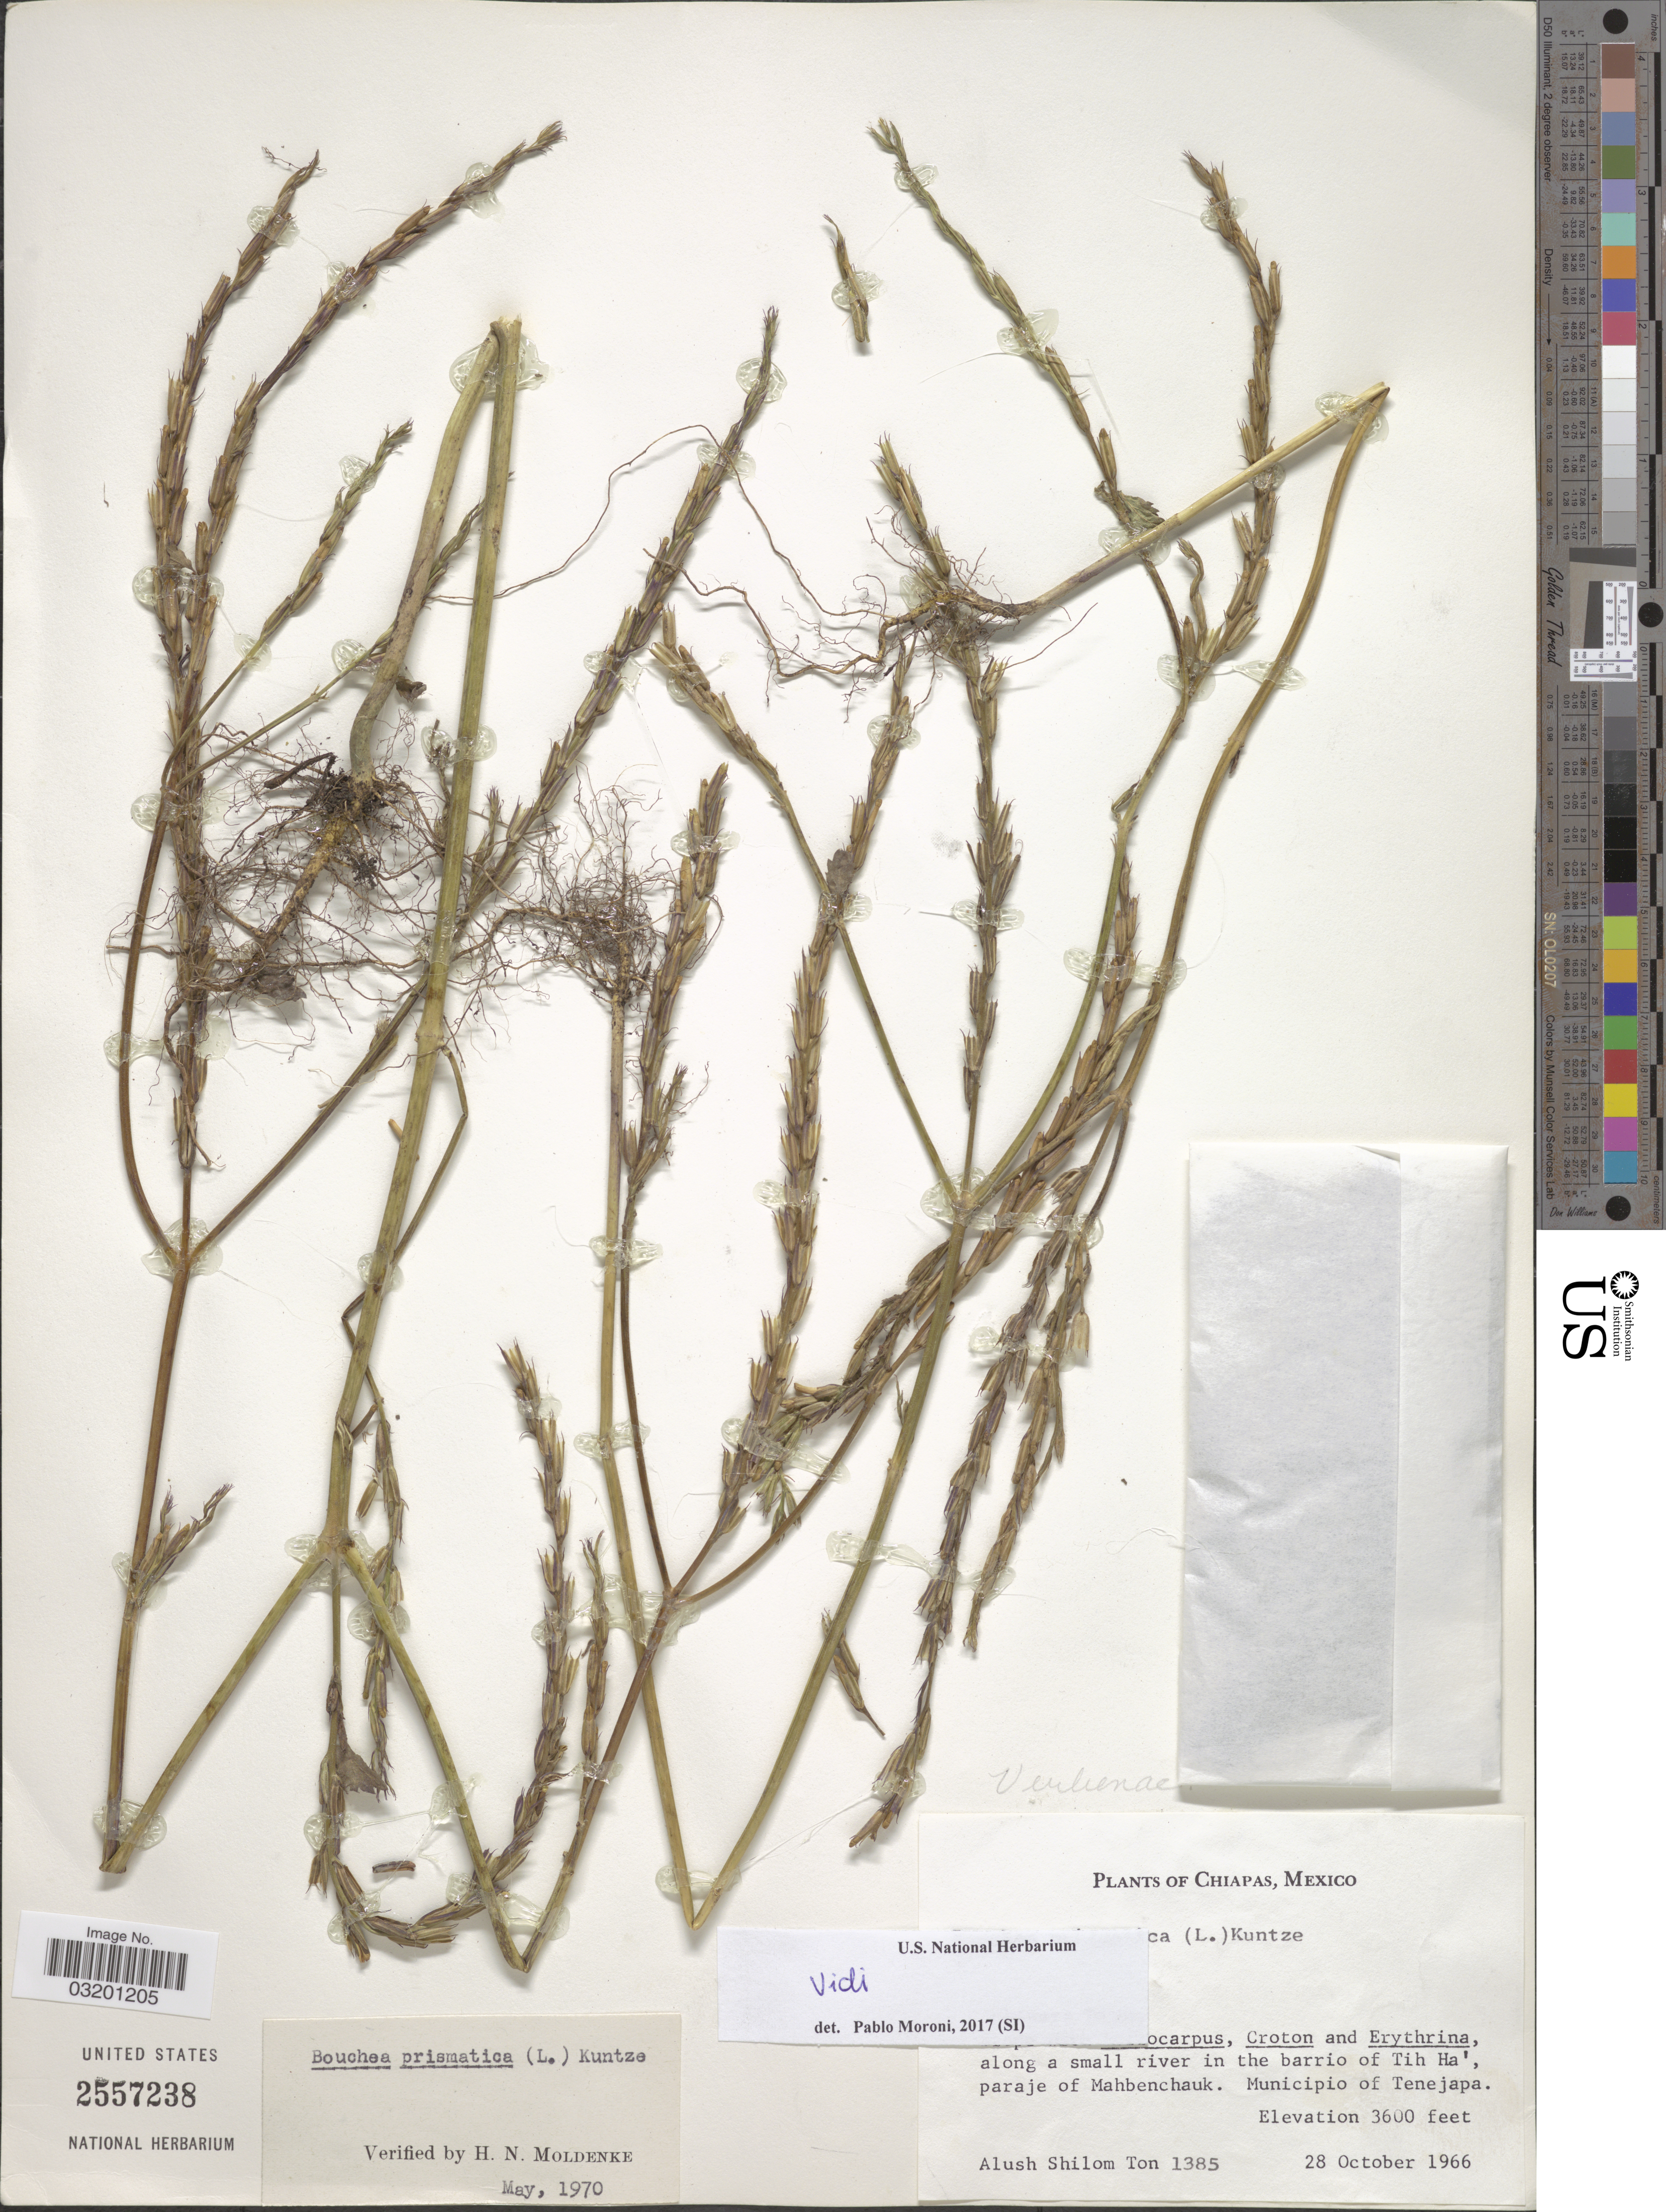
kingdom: Plantae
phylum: Tracheophyta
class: Magnoliopsida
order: Lamiales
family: Verbenaceae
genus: Bouchea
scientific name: Bouchea prismatica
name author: (L.) Kuntze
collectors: A. S. Ton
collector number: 1385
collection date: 1966-10-28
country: Mexico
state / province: Chiapas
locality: Along a small river in the barrio of Tih Ha', paraje of Mahbenchauk. Municipio of Tenejapa.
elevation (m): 1097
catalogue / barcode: US 2557238